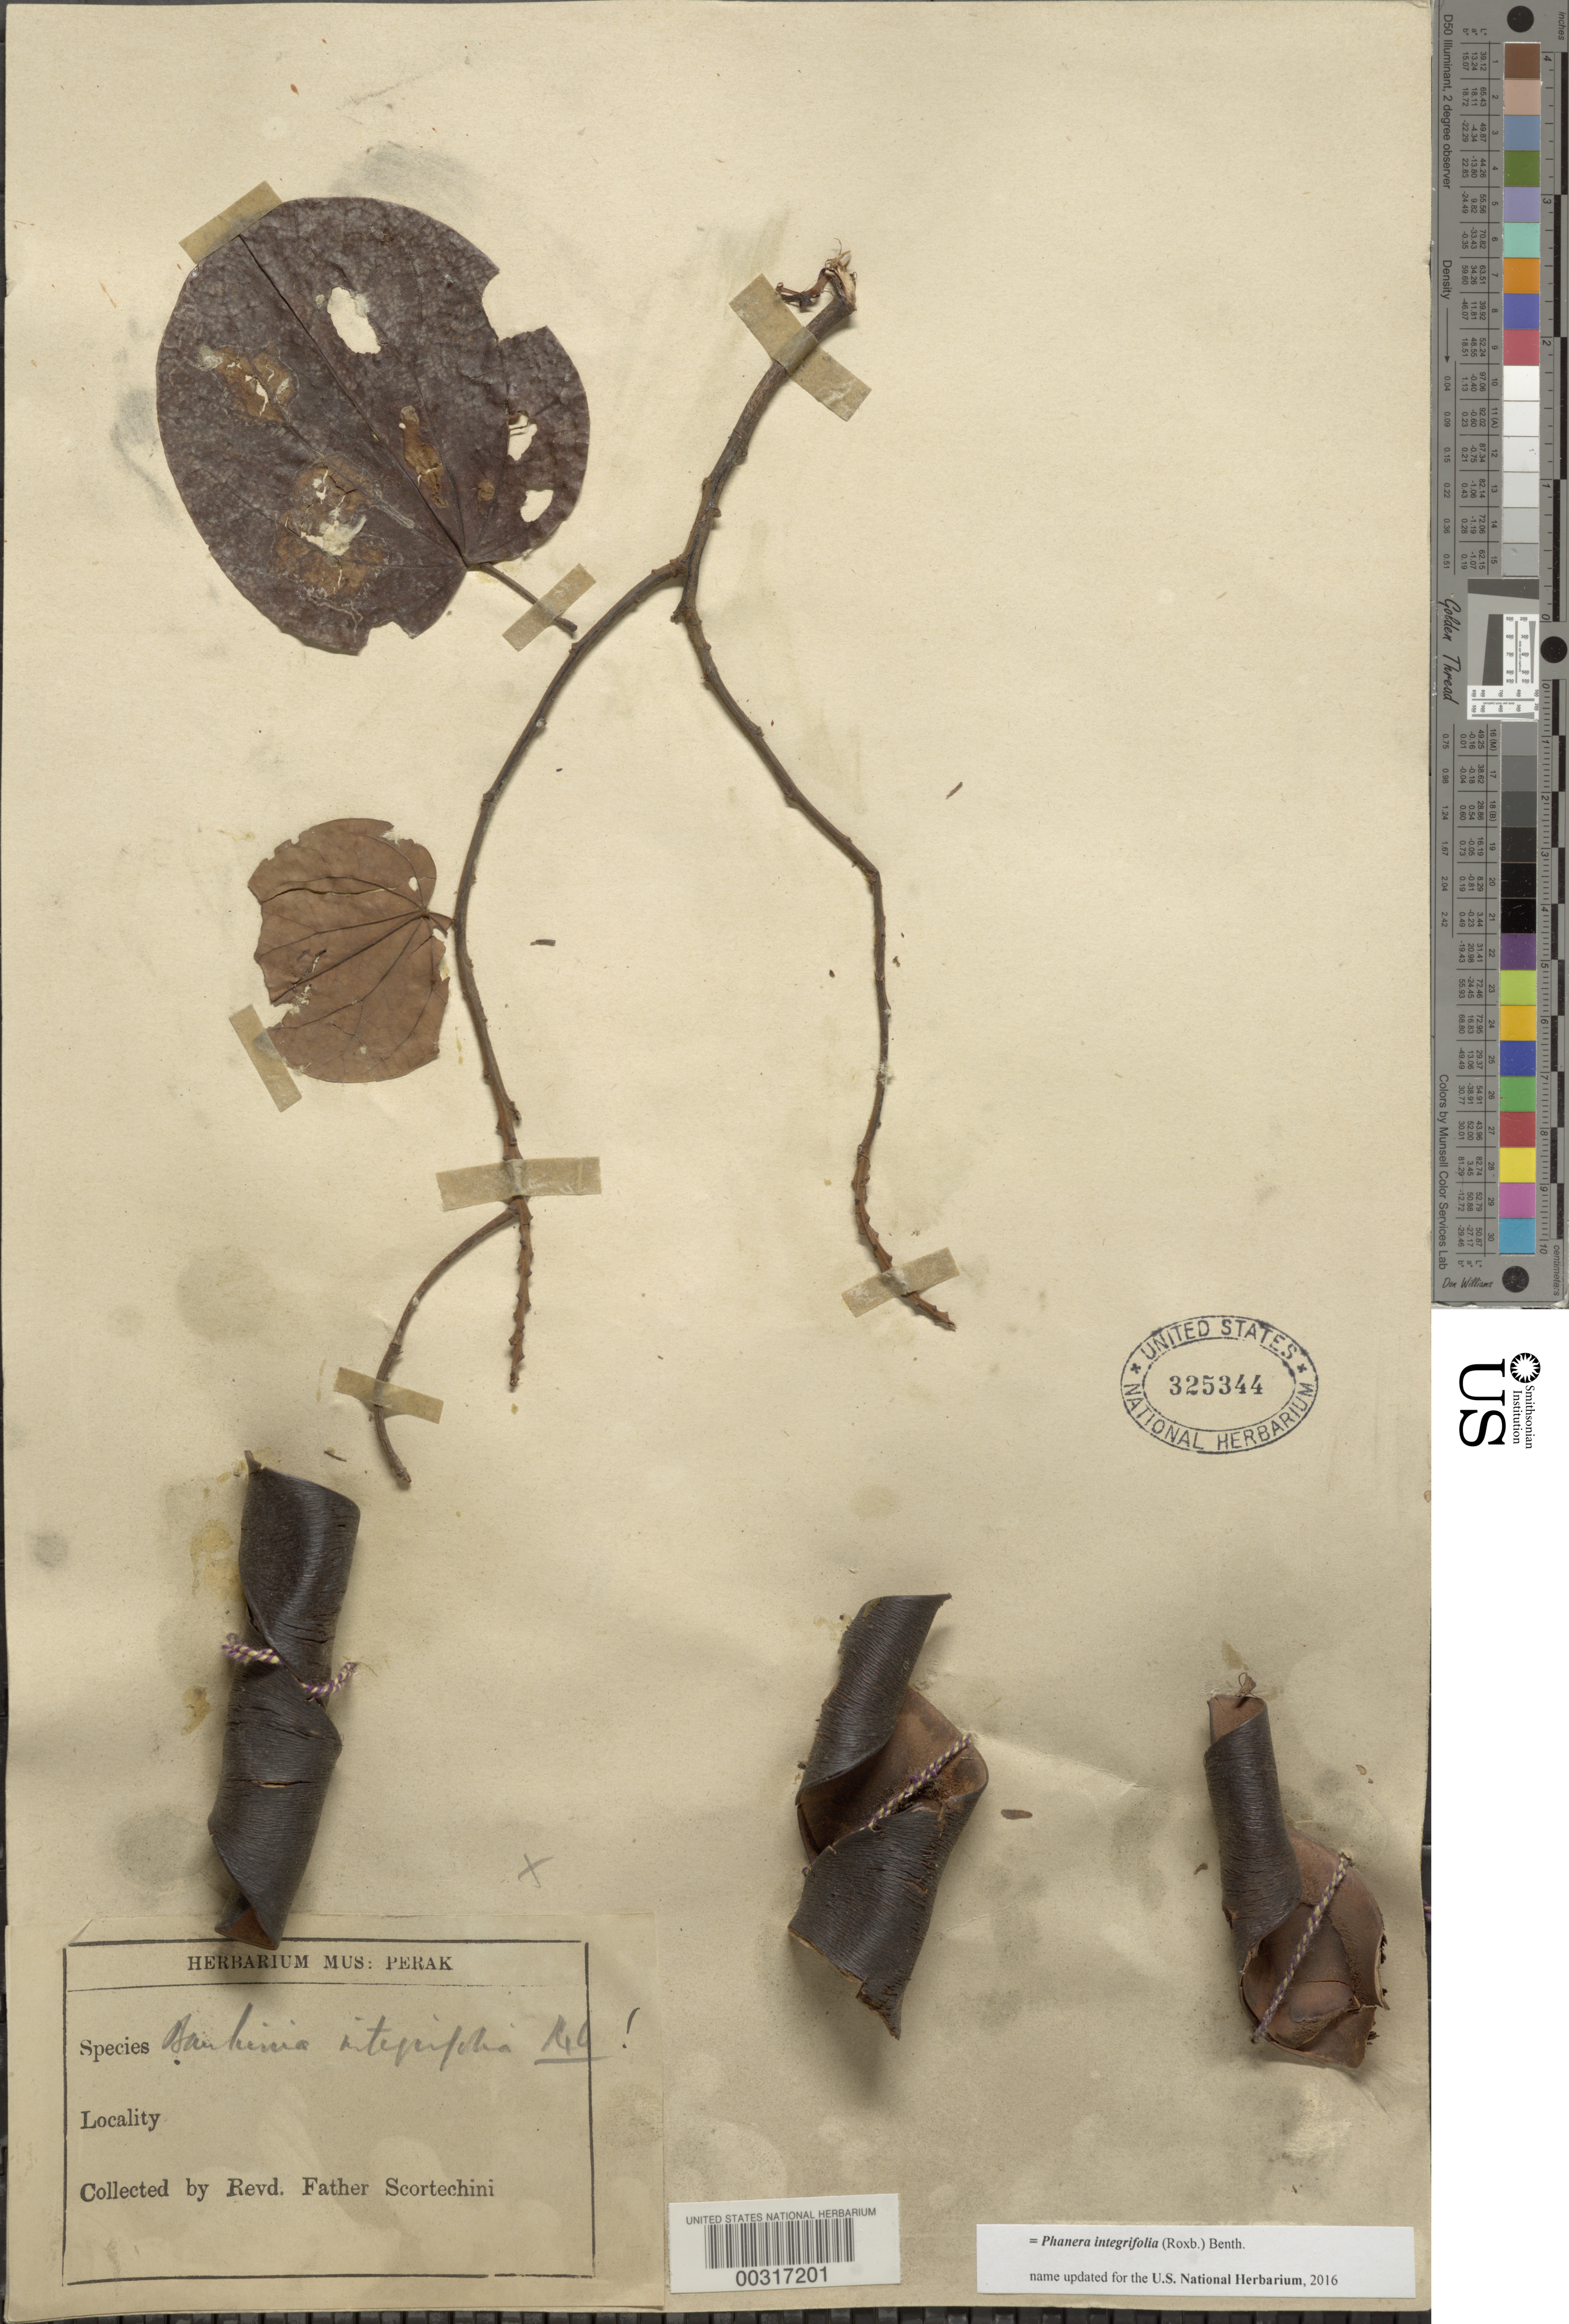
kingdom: Plantae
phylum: Tracheophyta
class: Magnoliopsida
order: Fabales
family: Fabaceae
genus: Phanera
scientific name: Phanera integrifolia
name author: (Roxb.) Benth.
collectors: B. Scortechini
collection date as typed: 18--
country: Malaysia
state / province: Perak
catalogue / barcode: US 325344